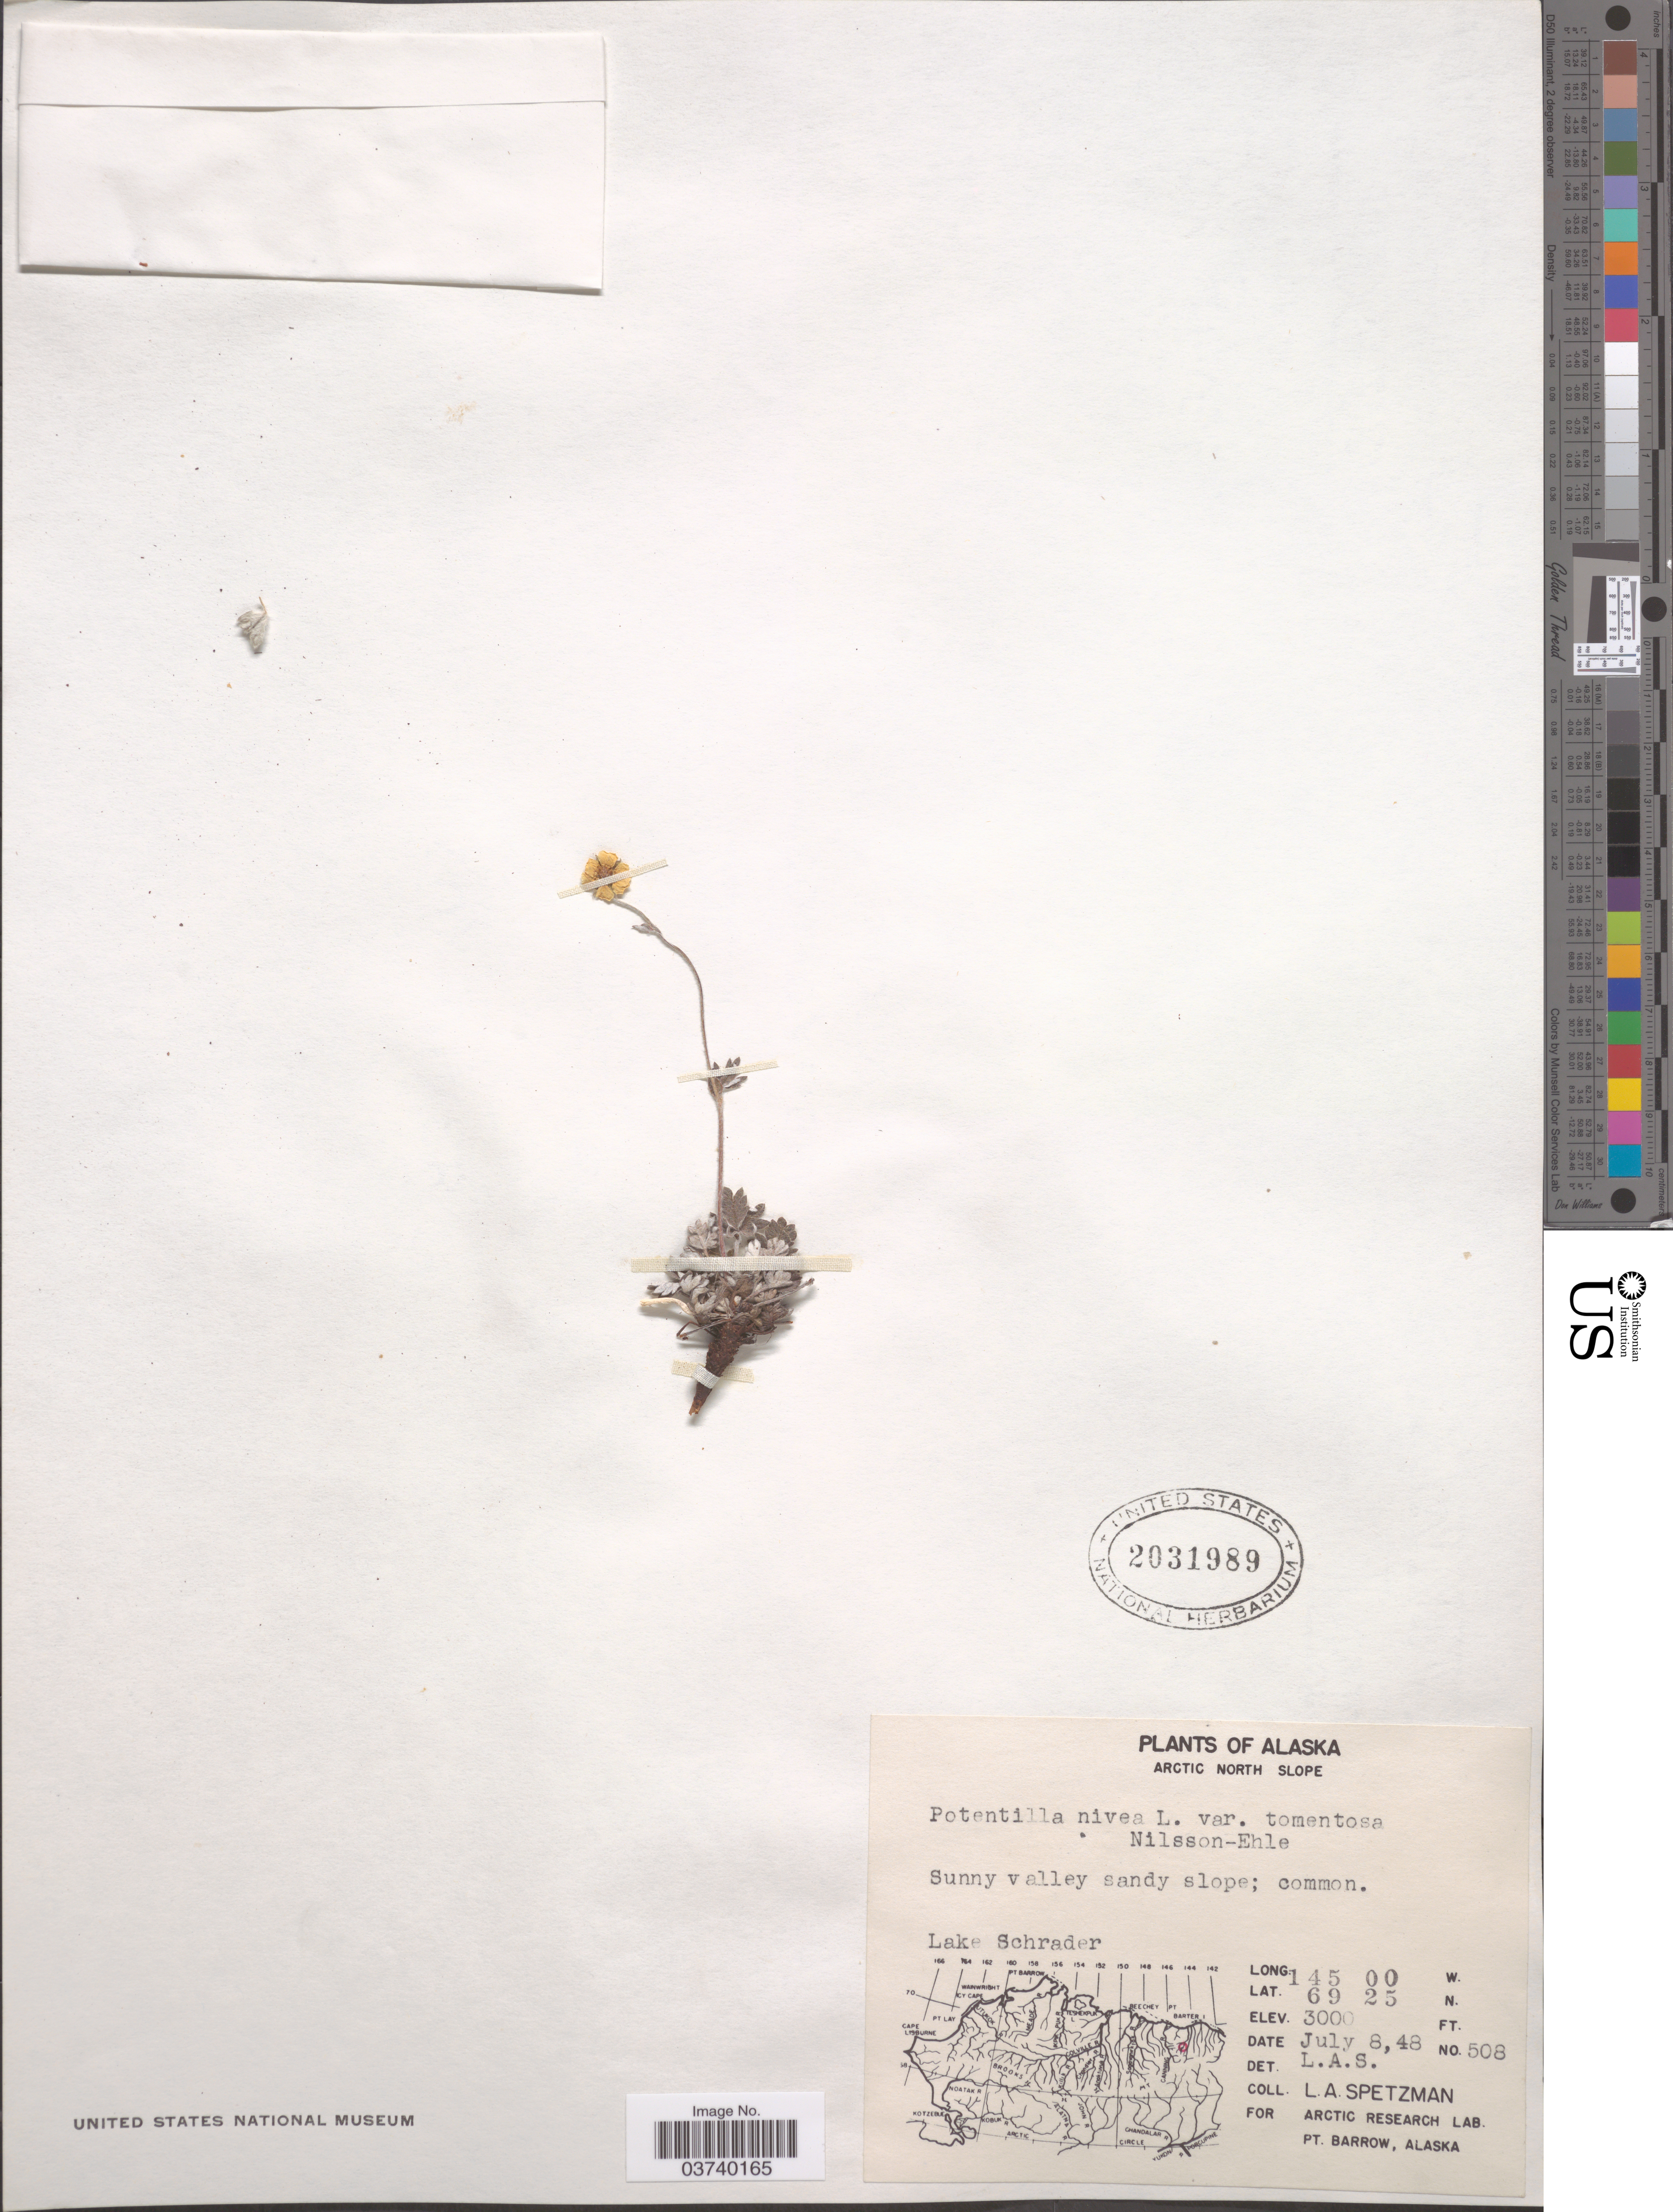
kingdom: Plantae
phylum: Tracheophyta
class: Magnoliopsida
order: Rosales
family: Rosaceae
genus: Potentilla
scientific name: Potentilla nivea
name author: L.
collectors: L. Spetzman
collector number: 508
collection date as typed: Transcribed d/m/y: 8/7/48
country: United States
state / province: Alaska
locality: Arctic North Slope. Sunny valley sandy slope. Lake Schrader.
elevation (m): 914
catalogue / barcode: US 2031989